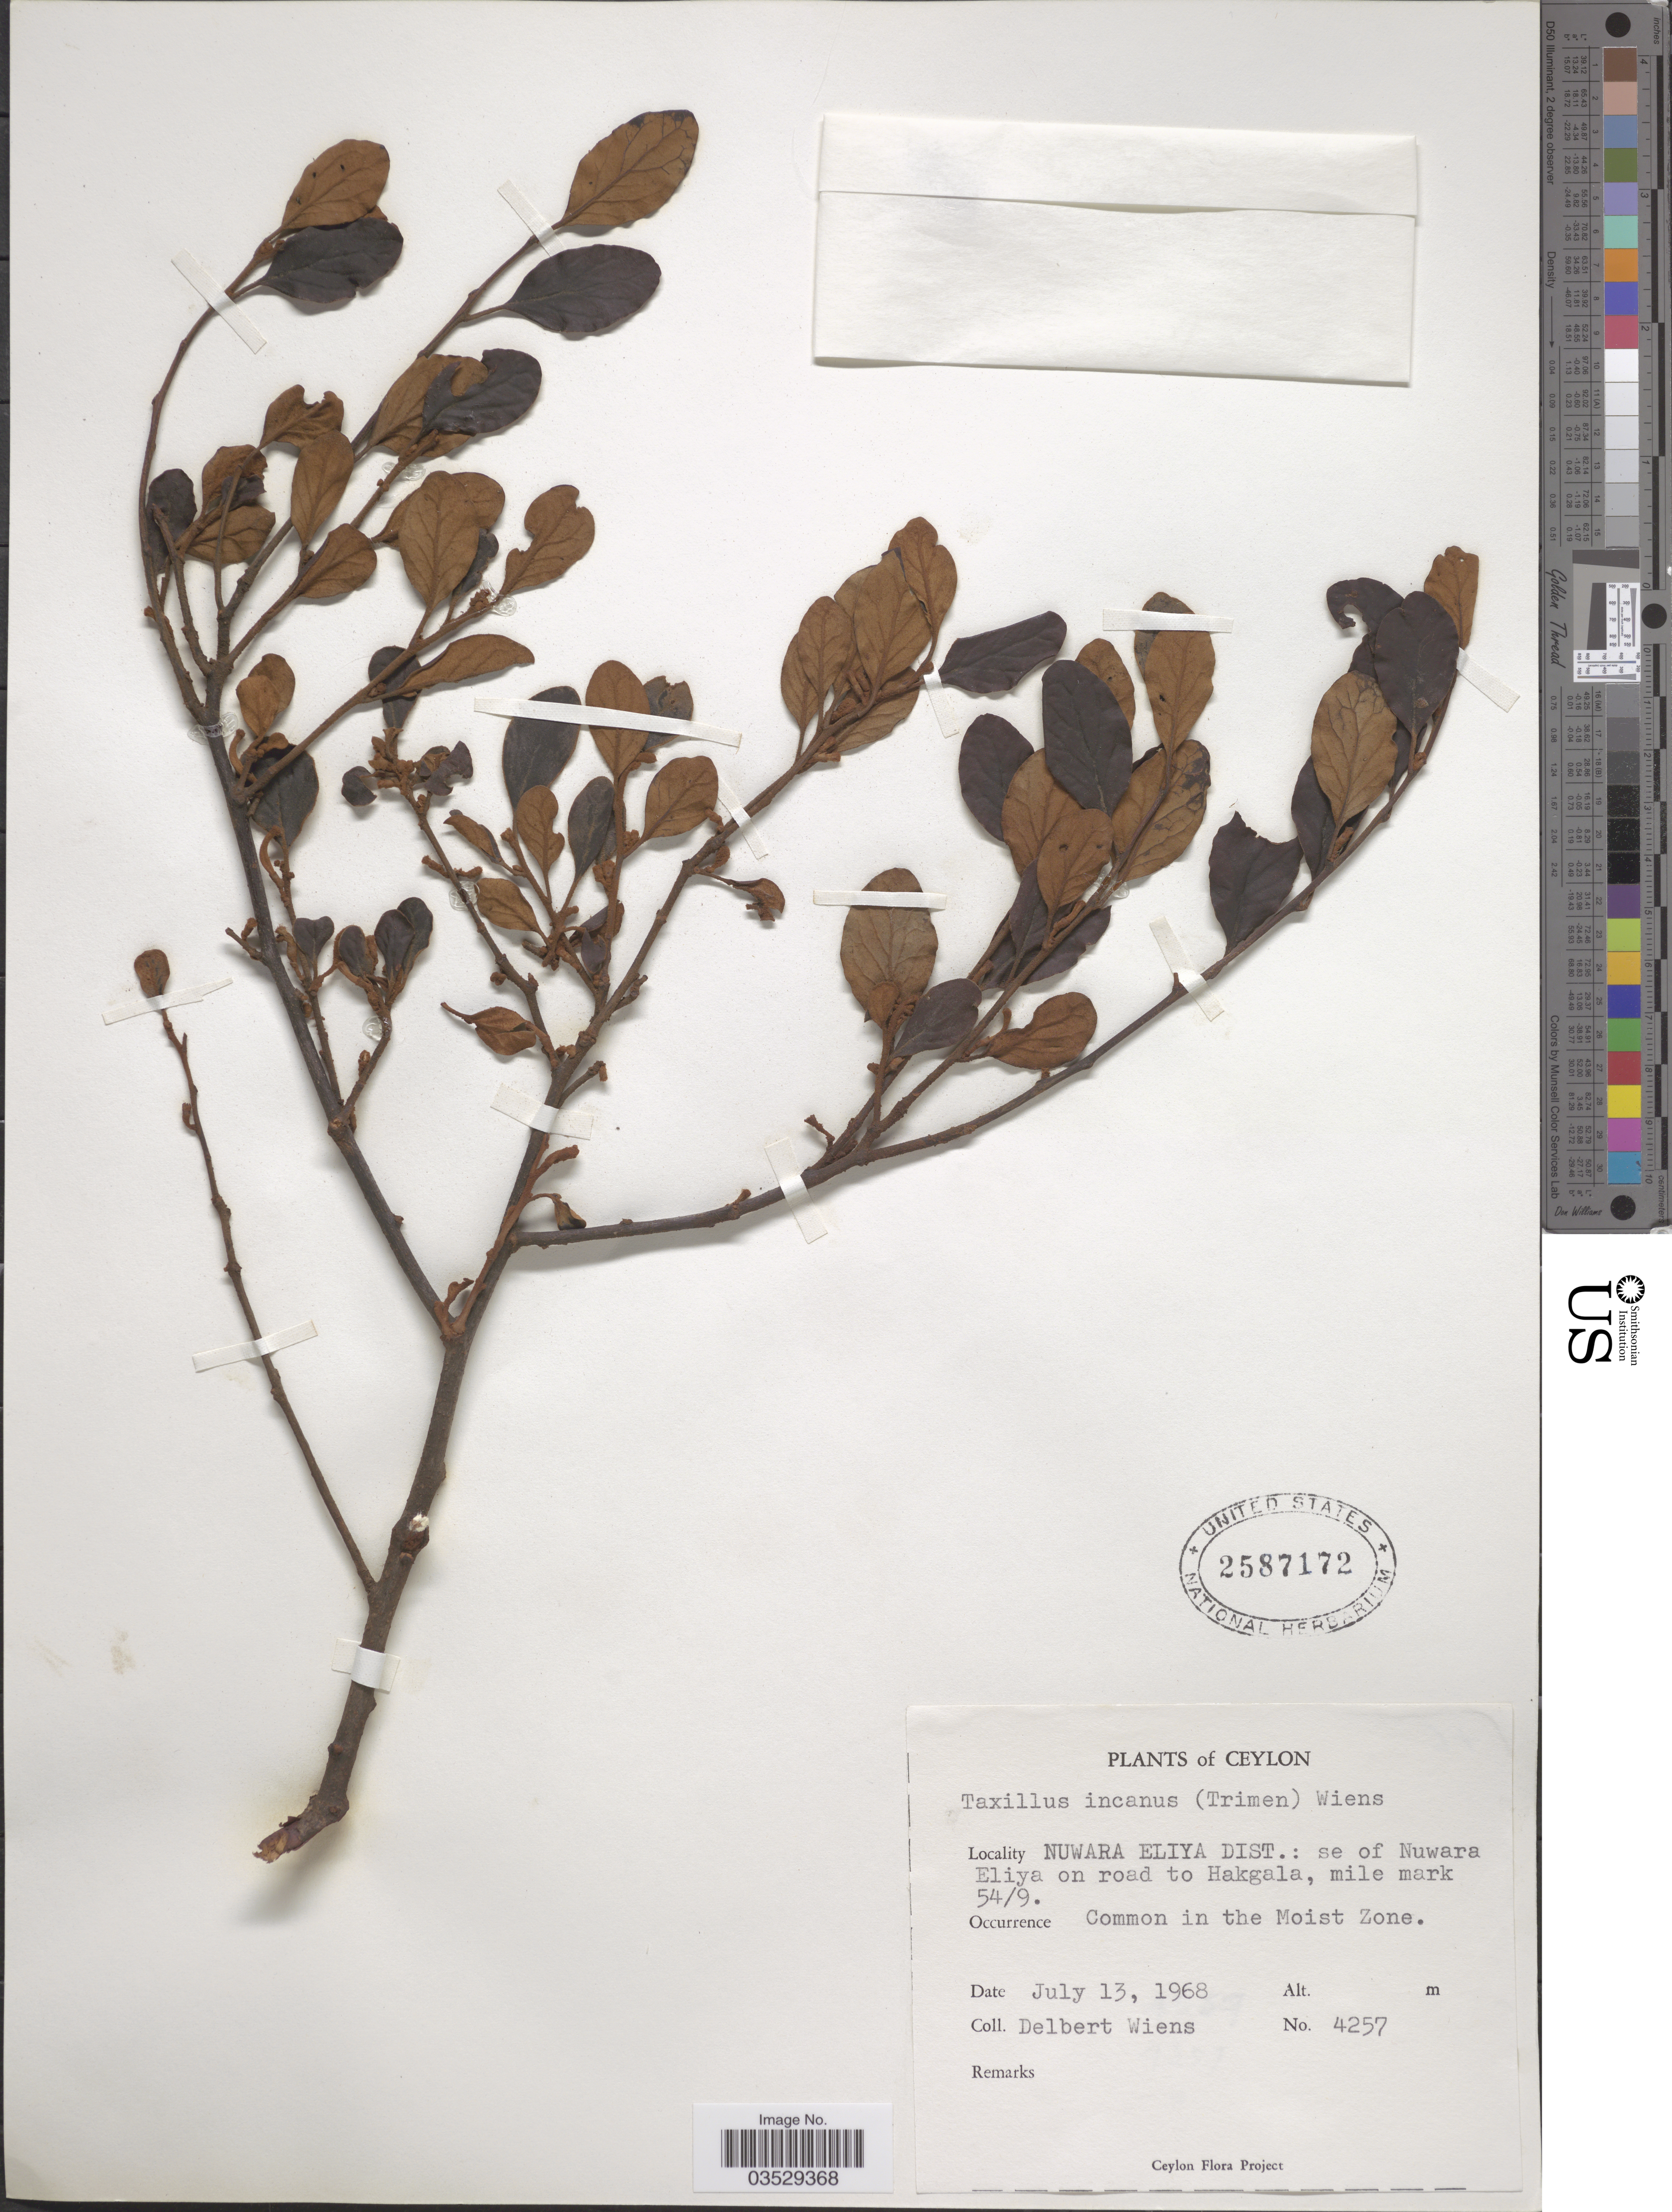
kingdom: Plantae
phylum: Tracheophyta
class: Magnoliopsida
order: Santalales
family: Loranthaceae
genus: Taxillus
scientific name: Taxillus incanus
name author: (Trimen) Wiens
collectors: D. Wiens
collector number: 4257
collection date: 1968-07-13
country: Sri Lanka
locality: Ceylon. Nuwara Eliya Dist.: se of Nuwara Eliya on road to Hakgala, mile mark 54/9. In the Moist Zone.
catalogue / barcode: US 2587172